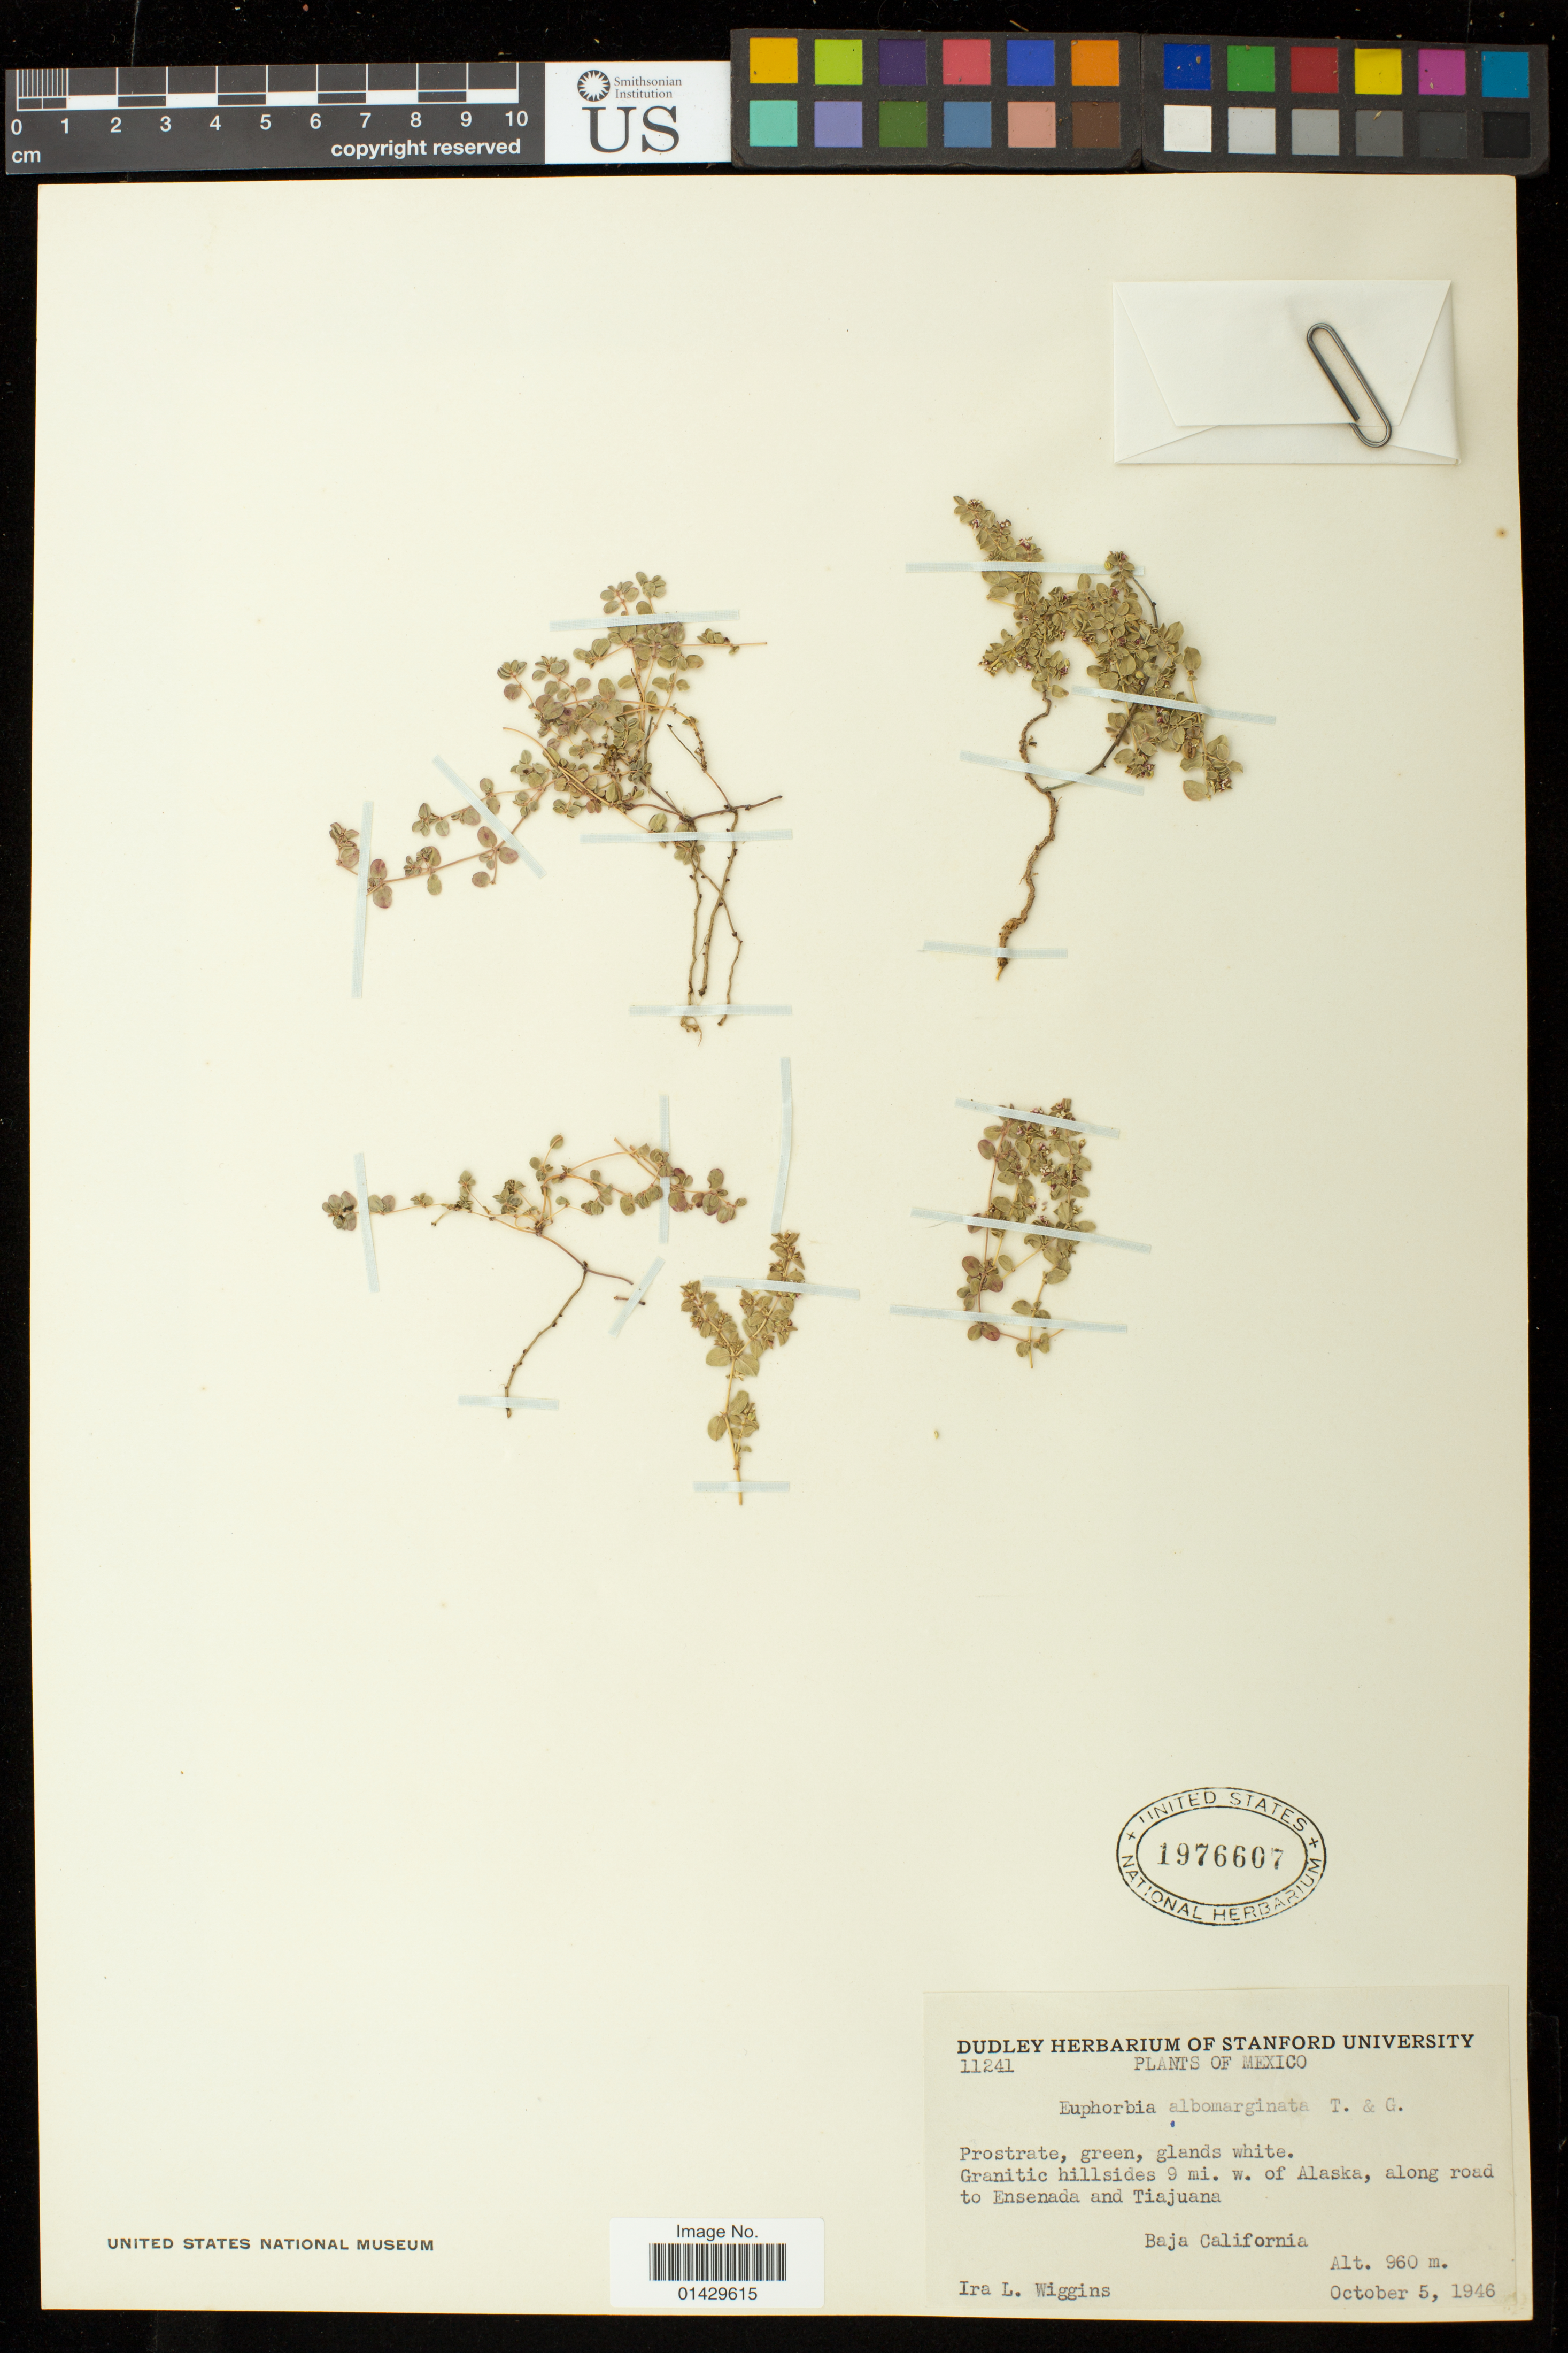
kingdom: Plantae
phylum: Tracheophyta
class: Magnoliopsida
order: Malpighiales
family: Euphorbiaceae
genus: Euphorbia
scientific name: Euphorbia albomarginata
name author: Torr. & A. Gray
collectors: I. L. Wiggins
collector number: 11241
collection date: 1946-10-05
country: Mexico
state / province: Baja California Norte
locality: Granitic hillsides 9 mi. w. of Alaska, along road to Ensenada and Tiajuana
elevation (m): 960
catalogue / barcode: US 1976607